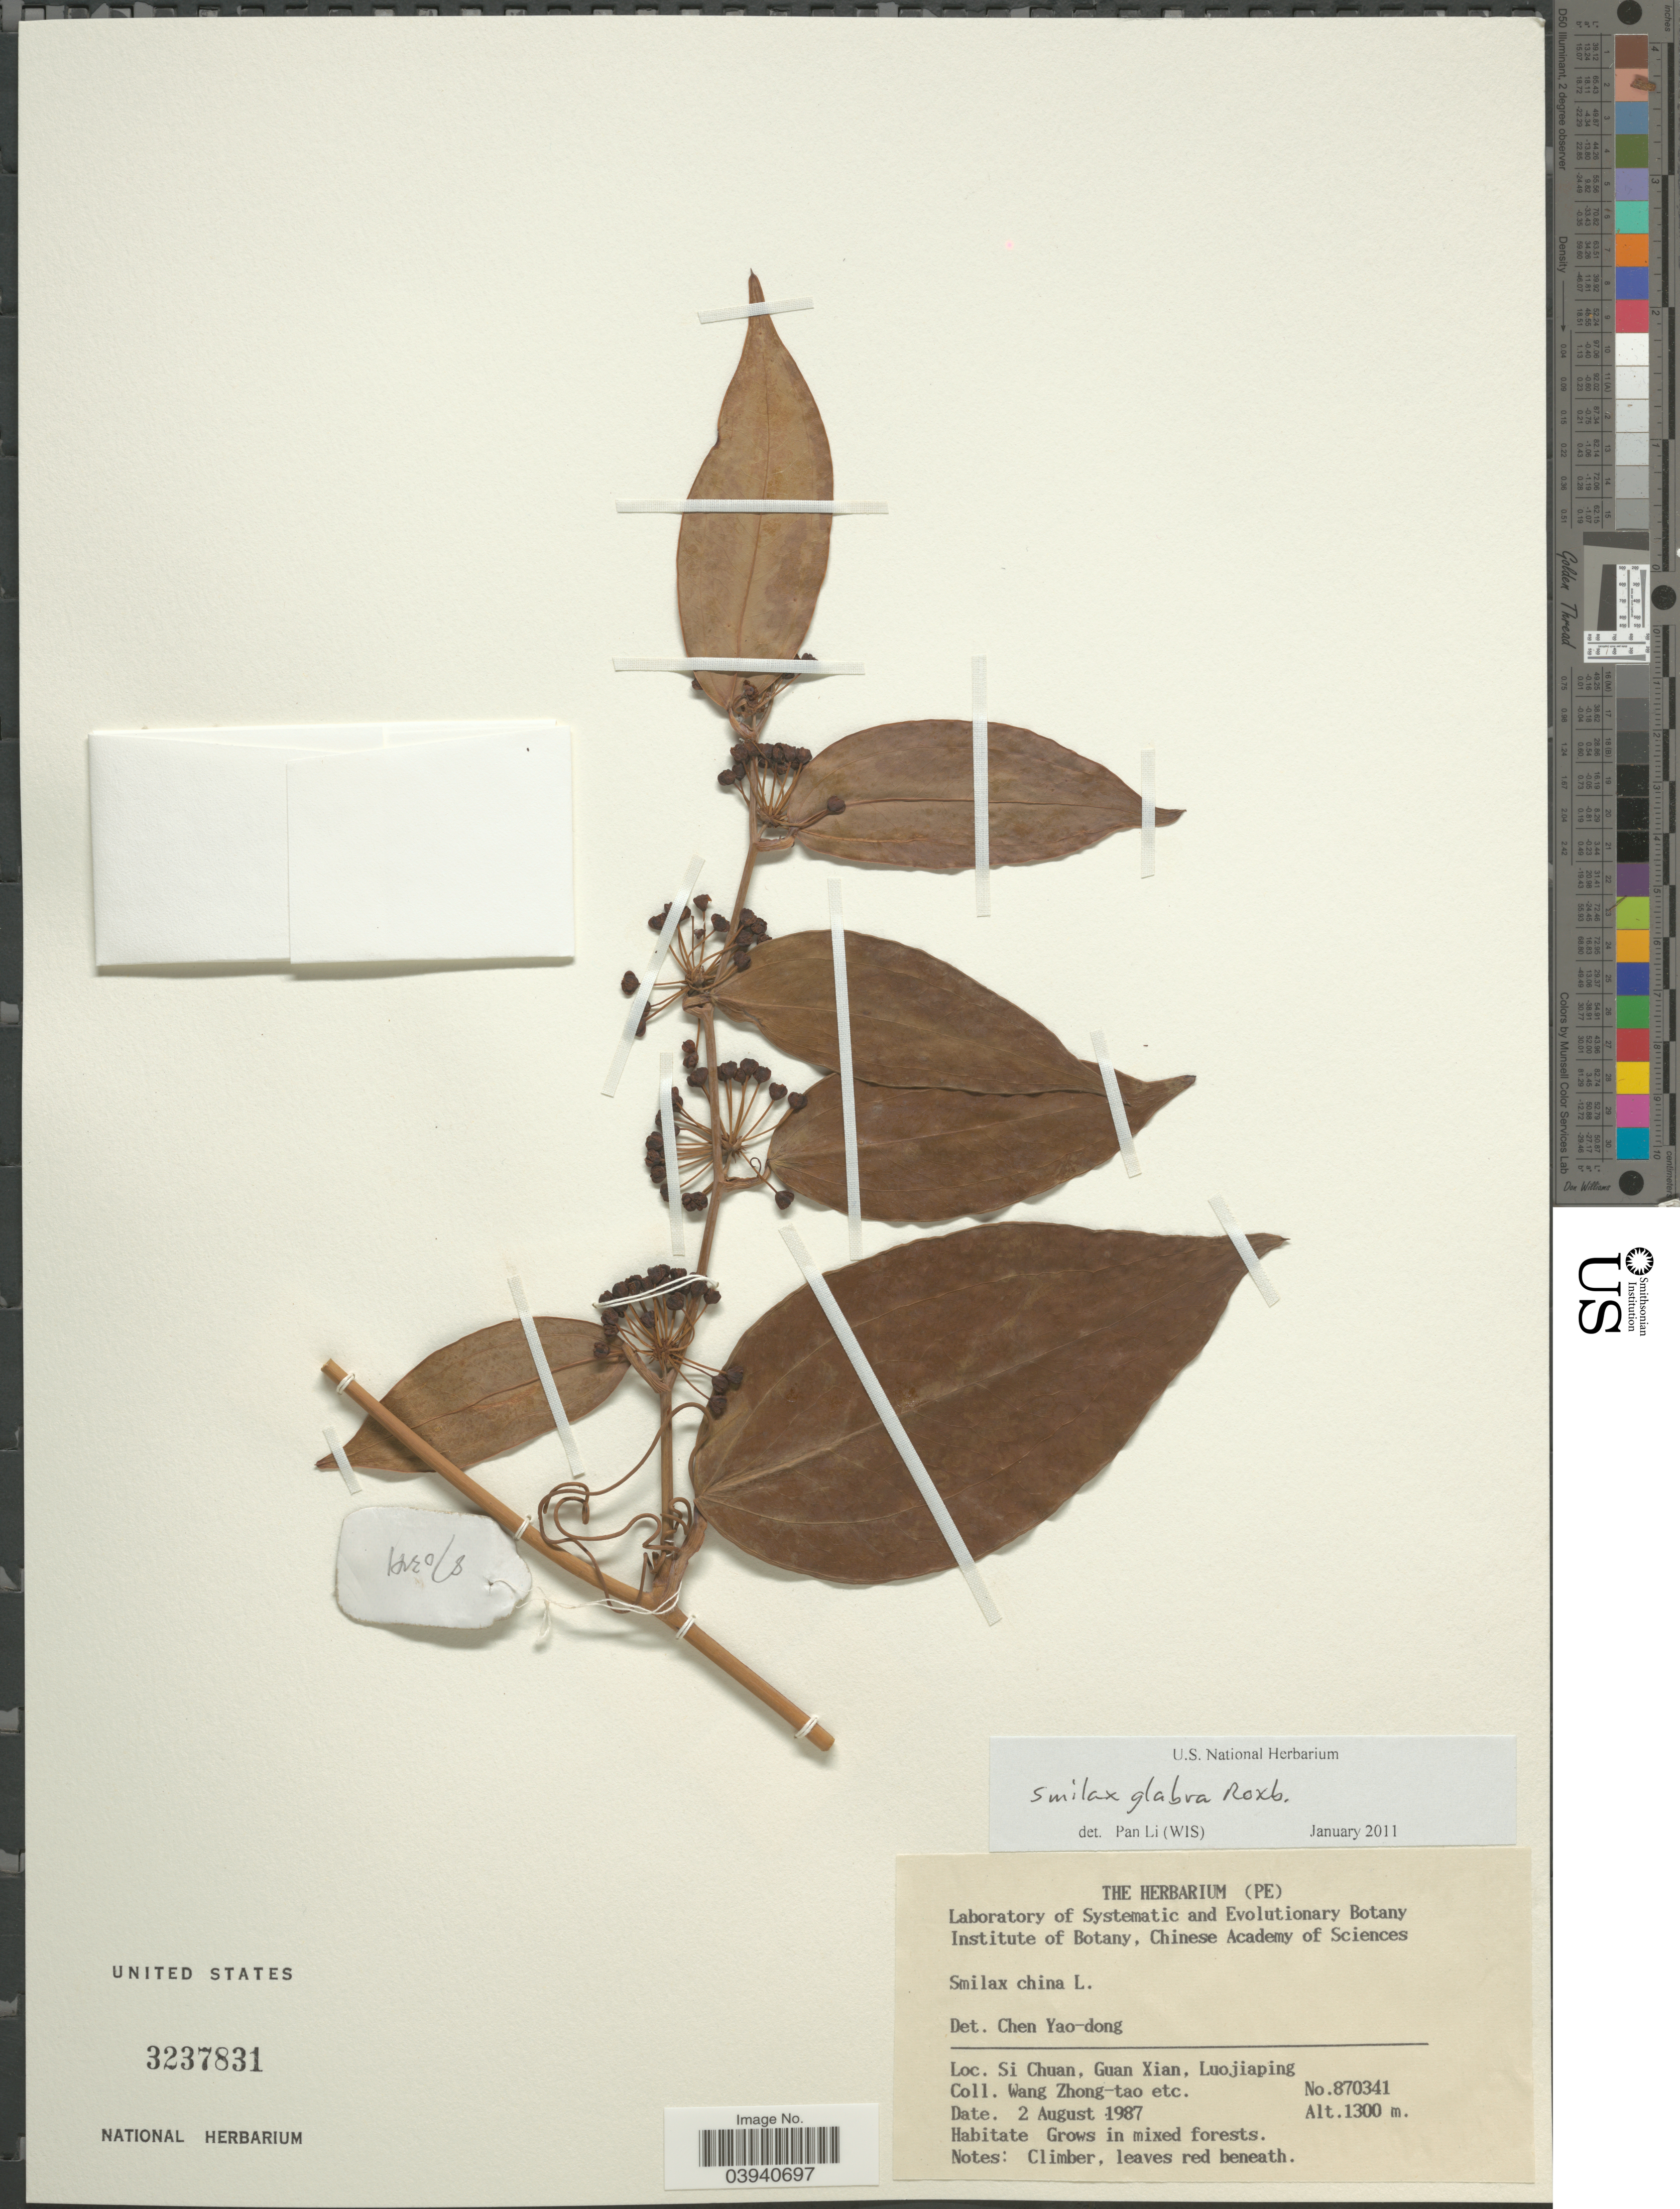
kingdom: Plantae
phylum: Tracheophyta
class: Liliopsida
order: Liliales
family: Smilacaceae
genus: Smilax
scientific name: Smilax glabra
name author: Roxb.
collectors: W. Zhong-Tao & et al.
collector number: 870341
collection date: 1987-08-02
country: China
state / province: Sichuan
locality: Si Chuan, Guan Xian, Luojiaping.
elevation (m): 1300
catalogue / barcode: US 3237831